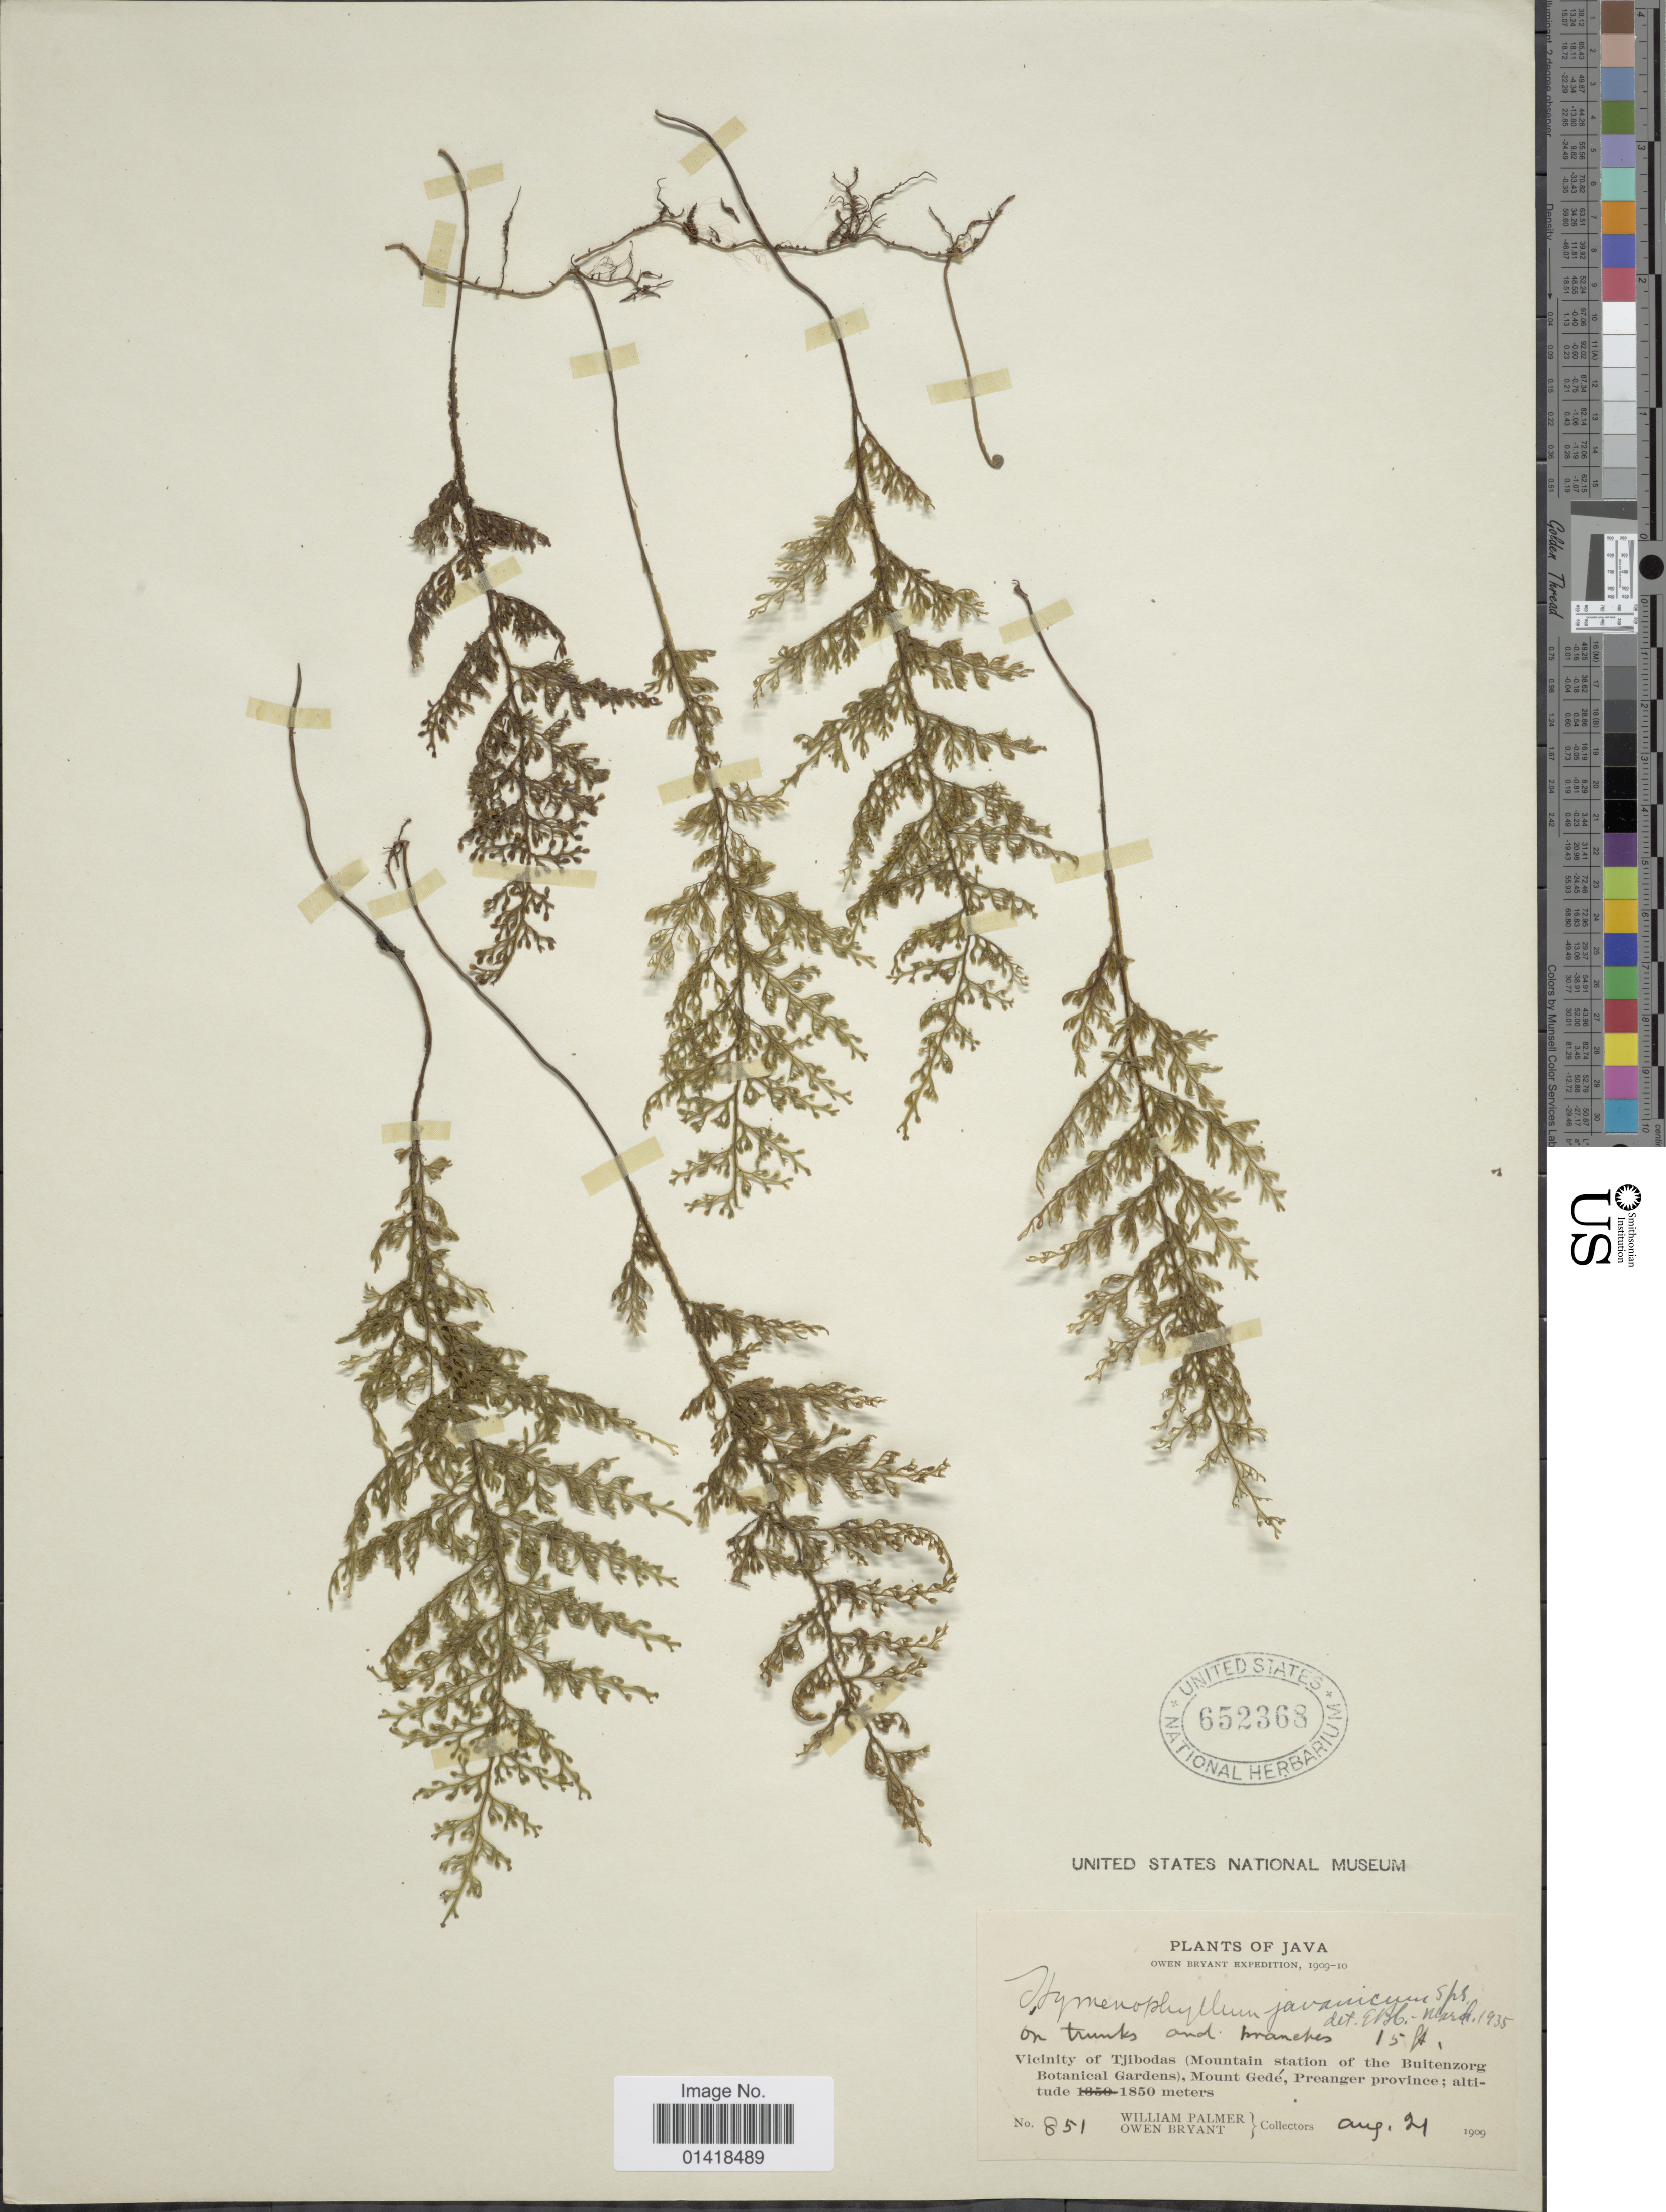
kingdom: Plantae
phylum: Tracheophyta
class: Polypodiopsida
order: Hymenophyllales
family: Hymenophyllaceae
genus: Hymenophyllum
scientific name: Hymenophyllum javanicum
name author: Spreng.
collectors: W. Palmer & O. Bryant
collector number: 851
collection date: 1909-08-21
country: Indonesia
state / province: Java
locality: Vicinity of Tjibodas (Mountain station of the Buitenzorg Botanical Gardens), Mount Gede, Preanger province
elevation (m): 1850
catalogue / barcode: US 652368